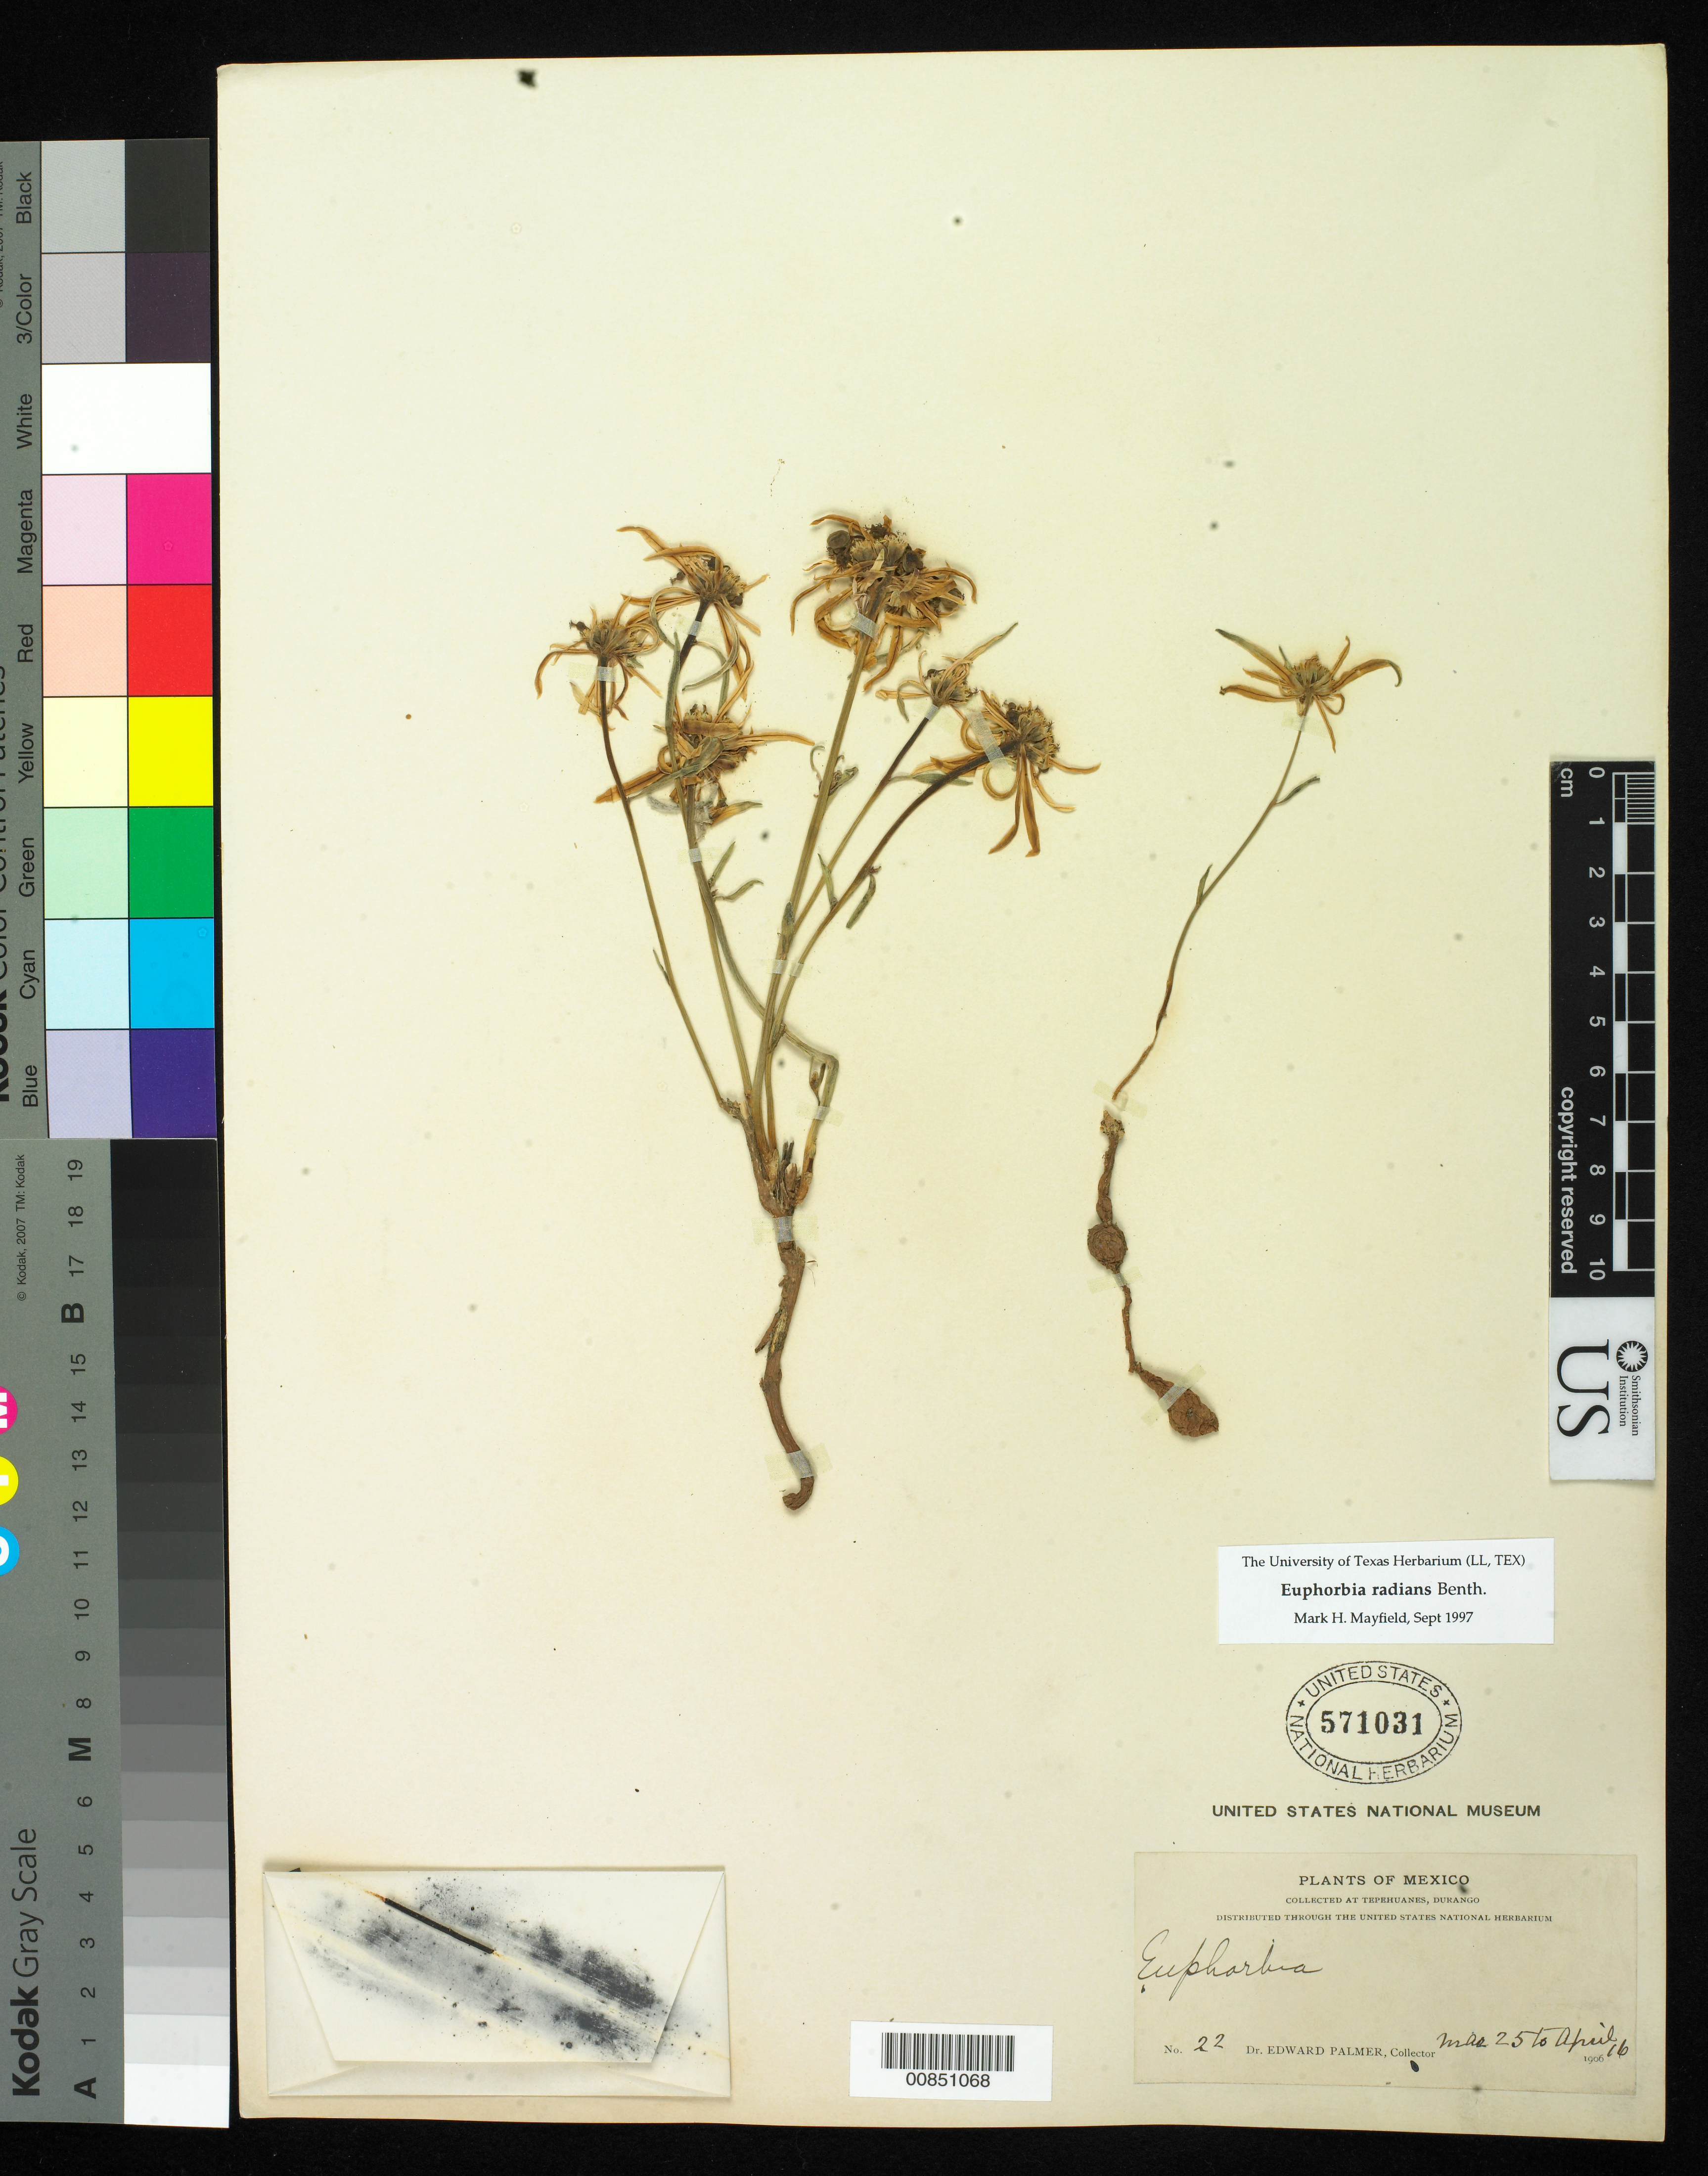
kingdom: Plantae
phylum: Tracheophyta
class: Magnoliopsida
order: Malpighiales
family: Euphorbiaceae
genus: Euphorbia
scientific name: Euphorbia radians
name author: Benth.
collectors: E. Palmer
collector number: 22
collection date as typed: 25 Mar 1906 to 16 Apr 1906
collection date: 1906-03-25/1906-04-16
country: Mexico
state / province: Durango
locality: Tepehuanes, Durango.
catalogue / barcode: US 571031